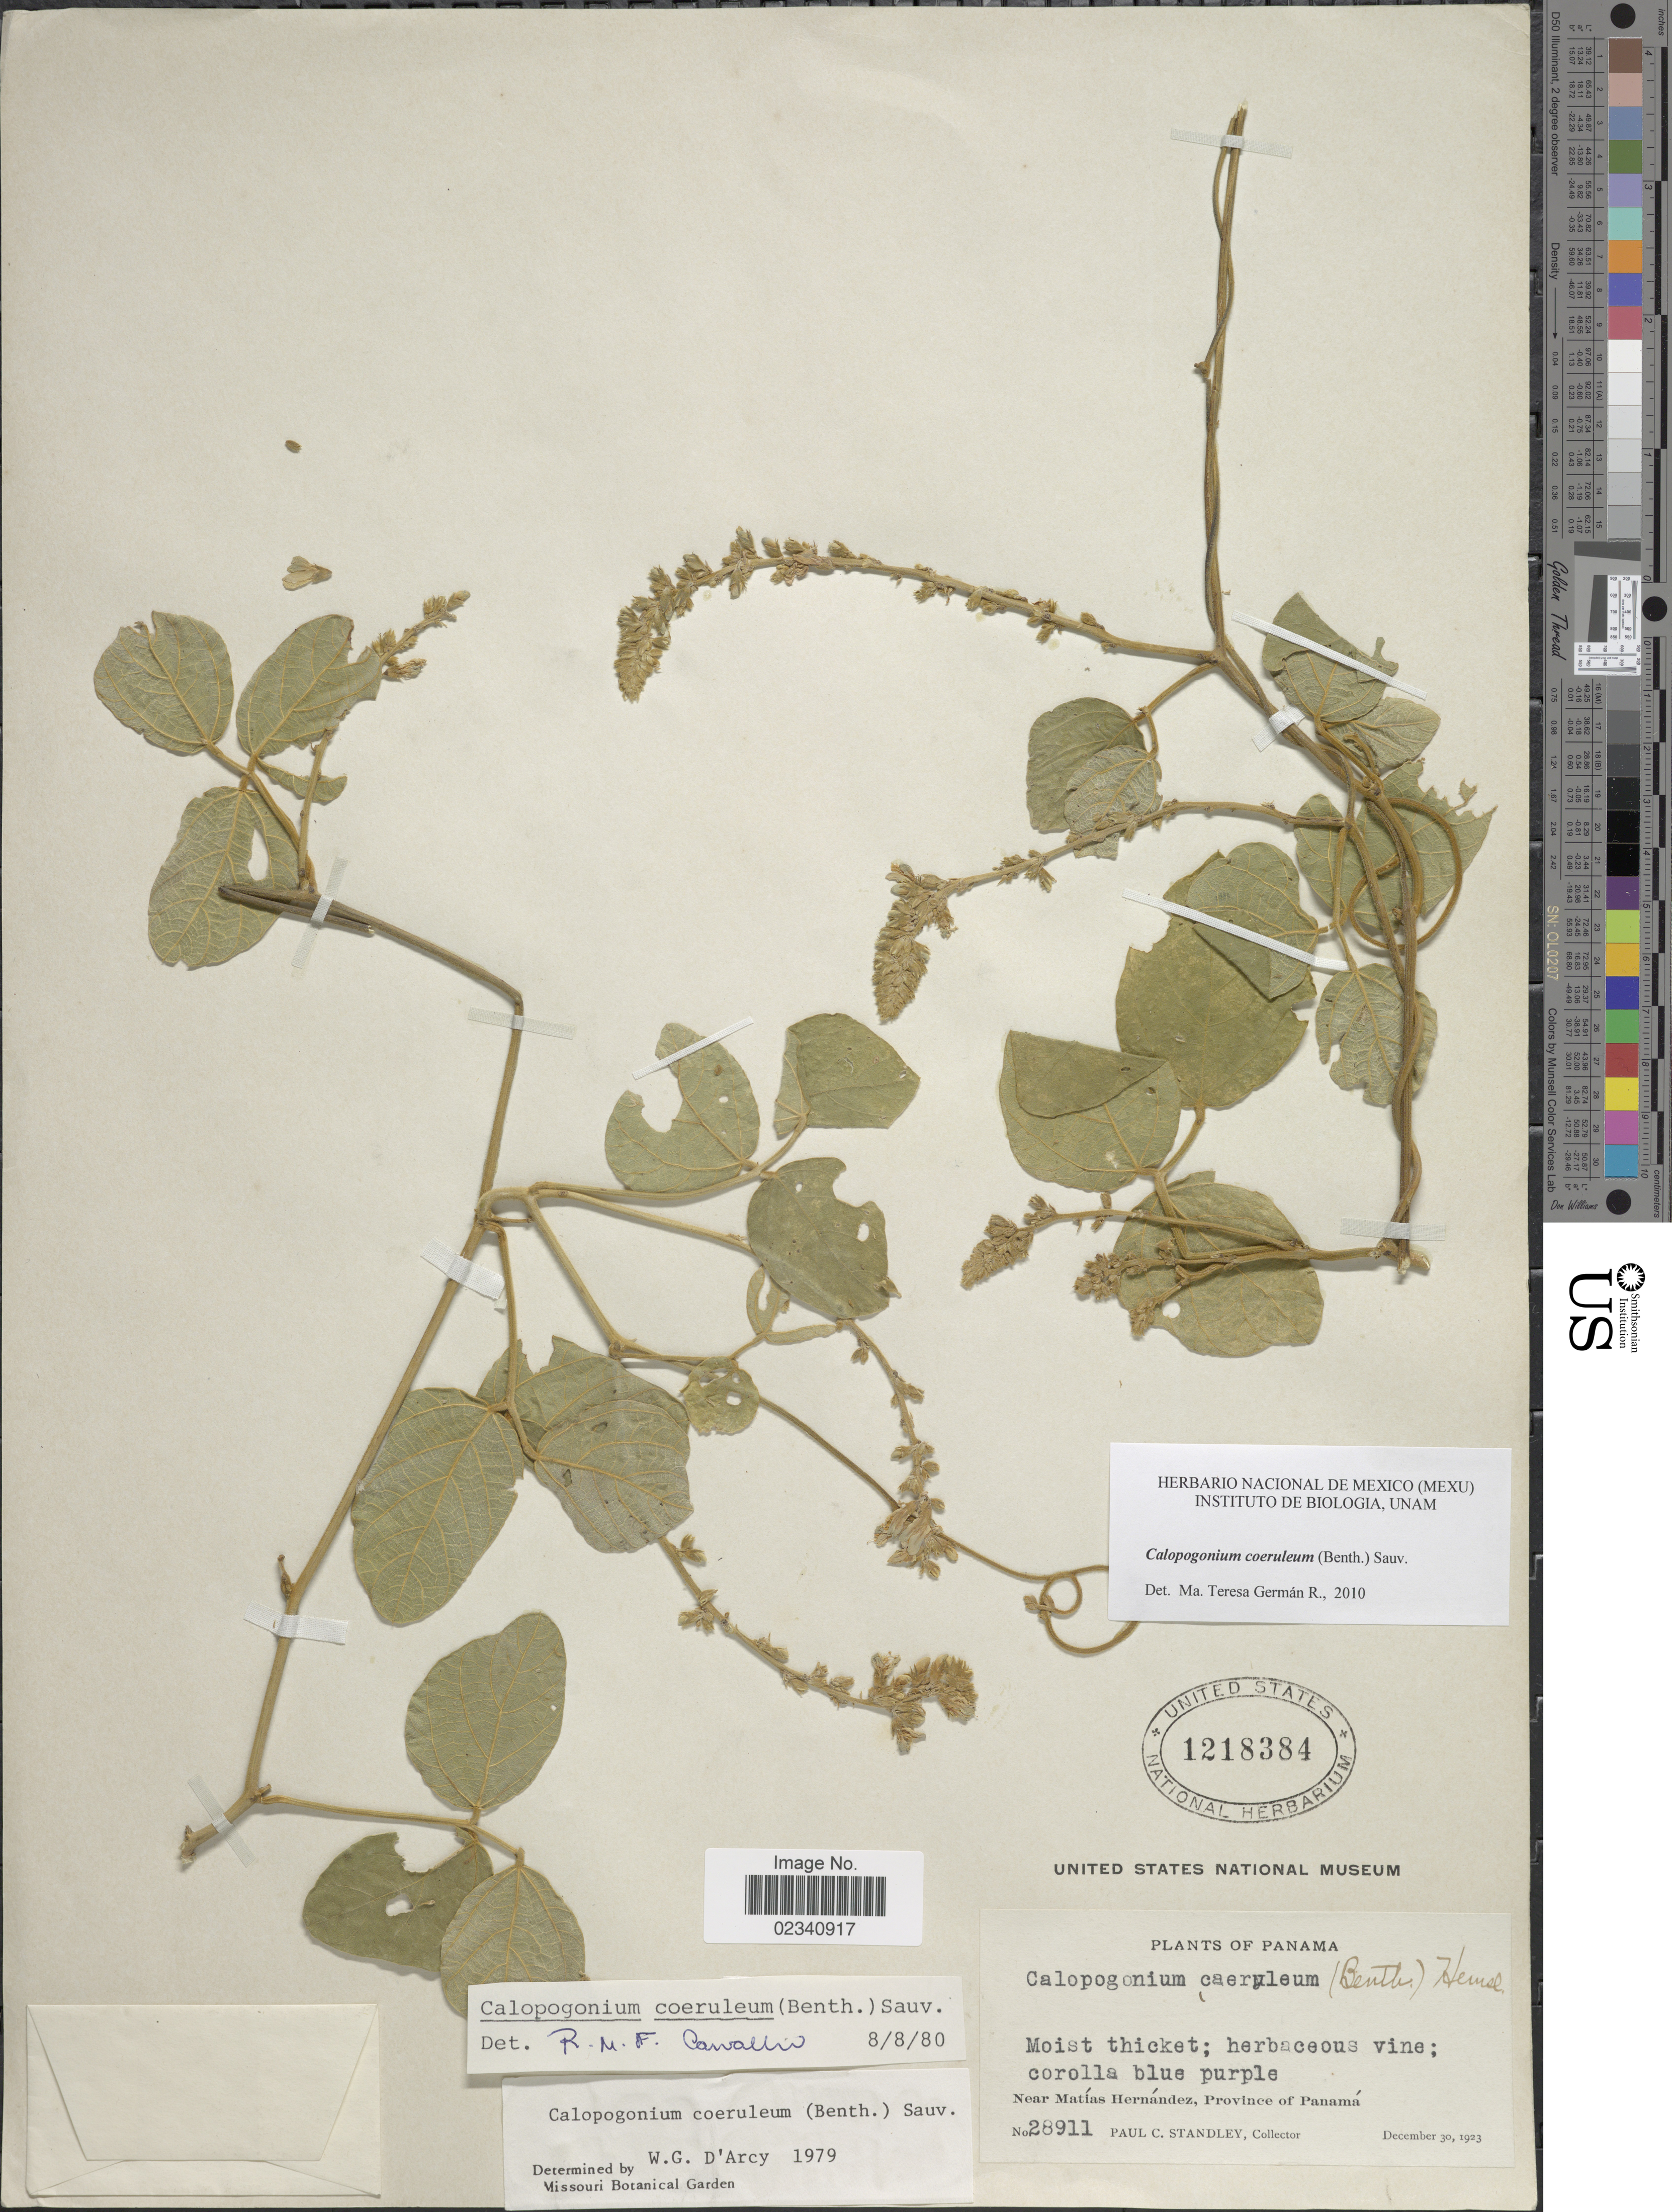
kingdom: Plantae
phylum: Tracheophyta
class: Magnoliopsida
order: Fabales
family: Fabaceae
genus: Calopogonium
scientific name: Calopogonium caeruleum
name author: (Benth.) C. Wright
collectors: P. C. Standley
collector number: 28911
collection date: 1923-12-30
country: Panama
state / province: Panamá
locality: Moist thicket, Near Matias Hernandez, Province of Panama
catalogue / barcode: US 1218384